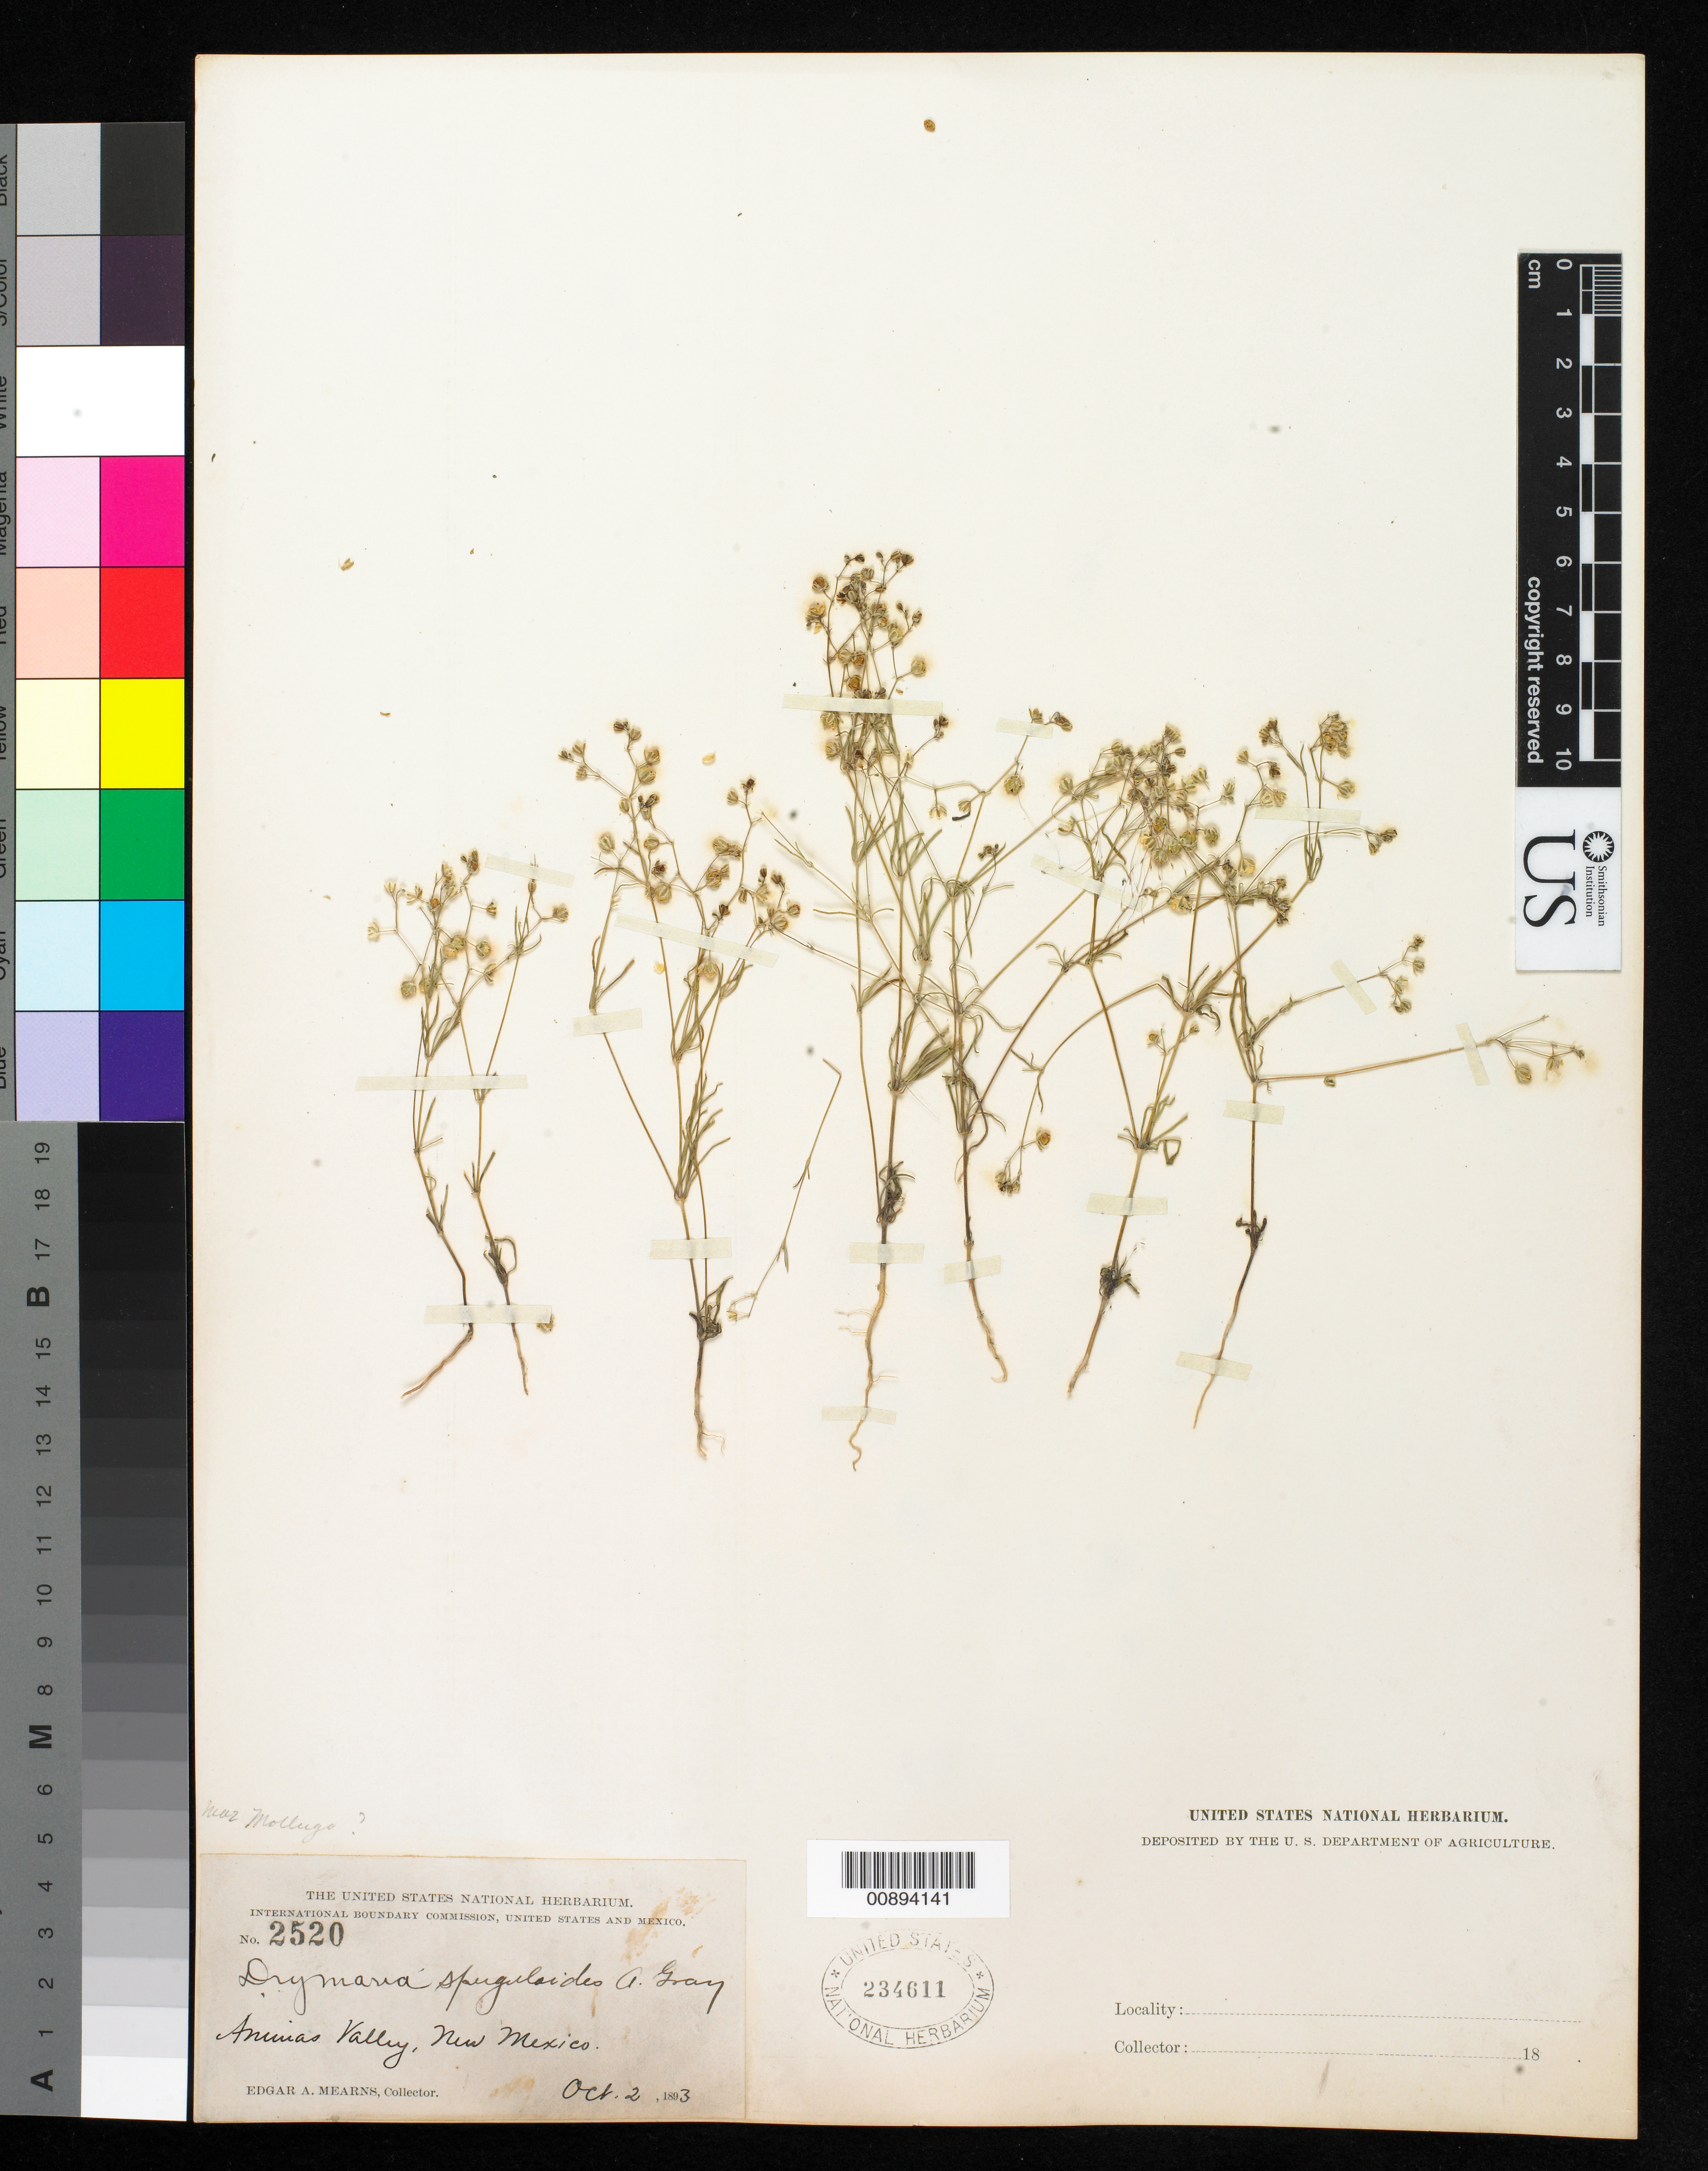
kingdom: Plantae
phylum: Tracheophyta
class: Magnoliopsida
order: Caryophyllales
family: Caryophyllaceae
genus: Drymaria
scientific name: Drymaria sperguloides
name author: A. Gray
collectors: E. A. Mearns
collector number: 2520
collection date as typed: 02 Oct 1893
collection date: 1893-10-02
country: United States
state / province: New Mexico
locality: Animas Valley, New Mexico.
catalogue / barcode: US 234611